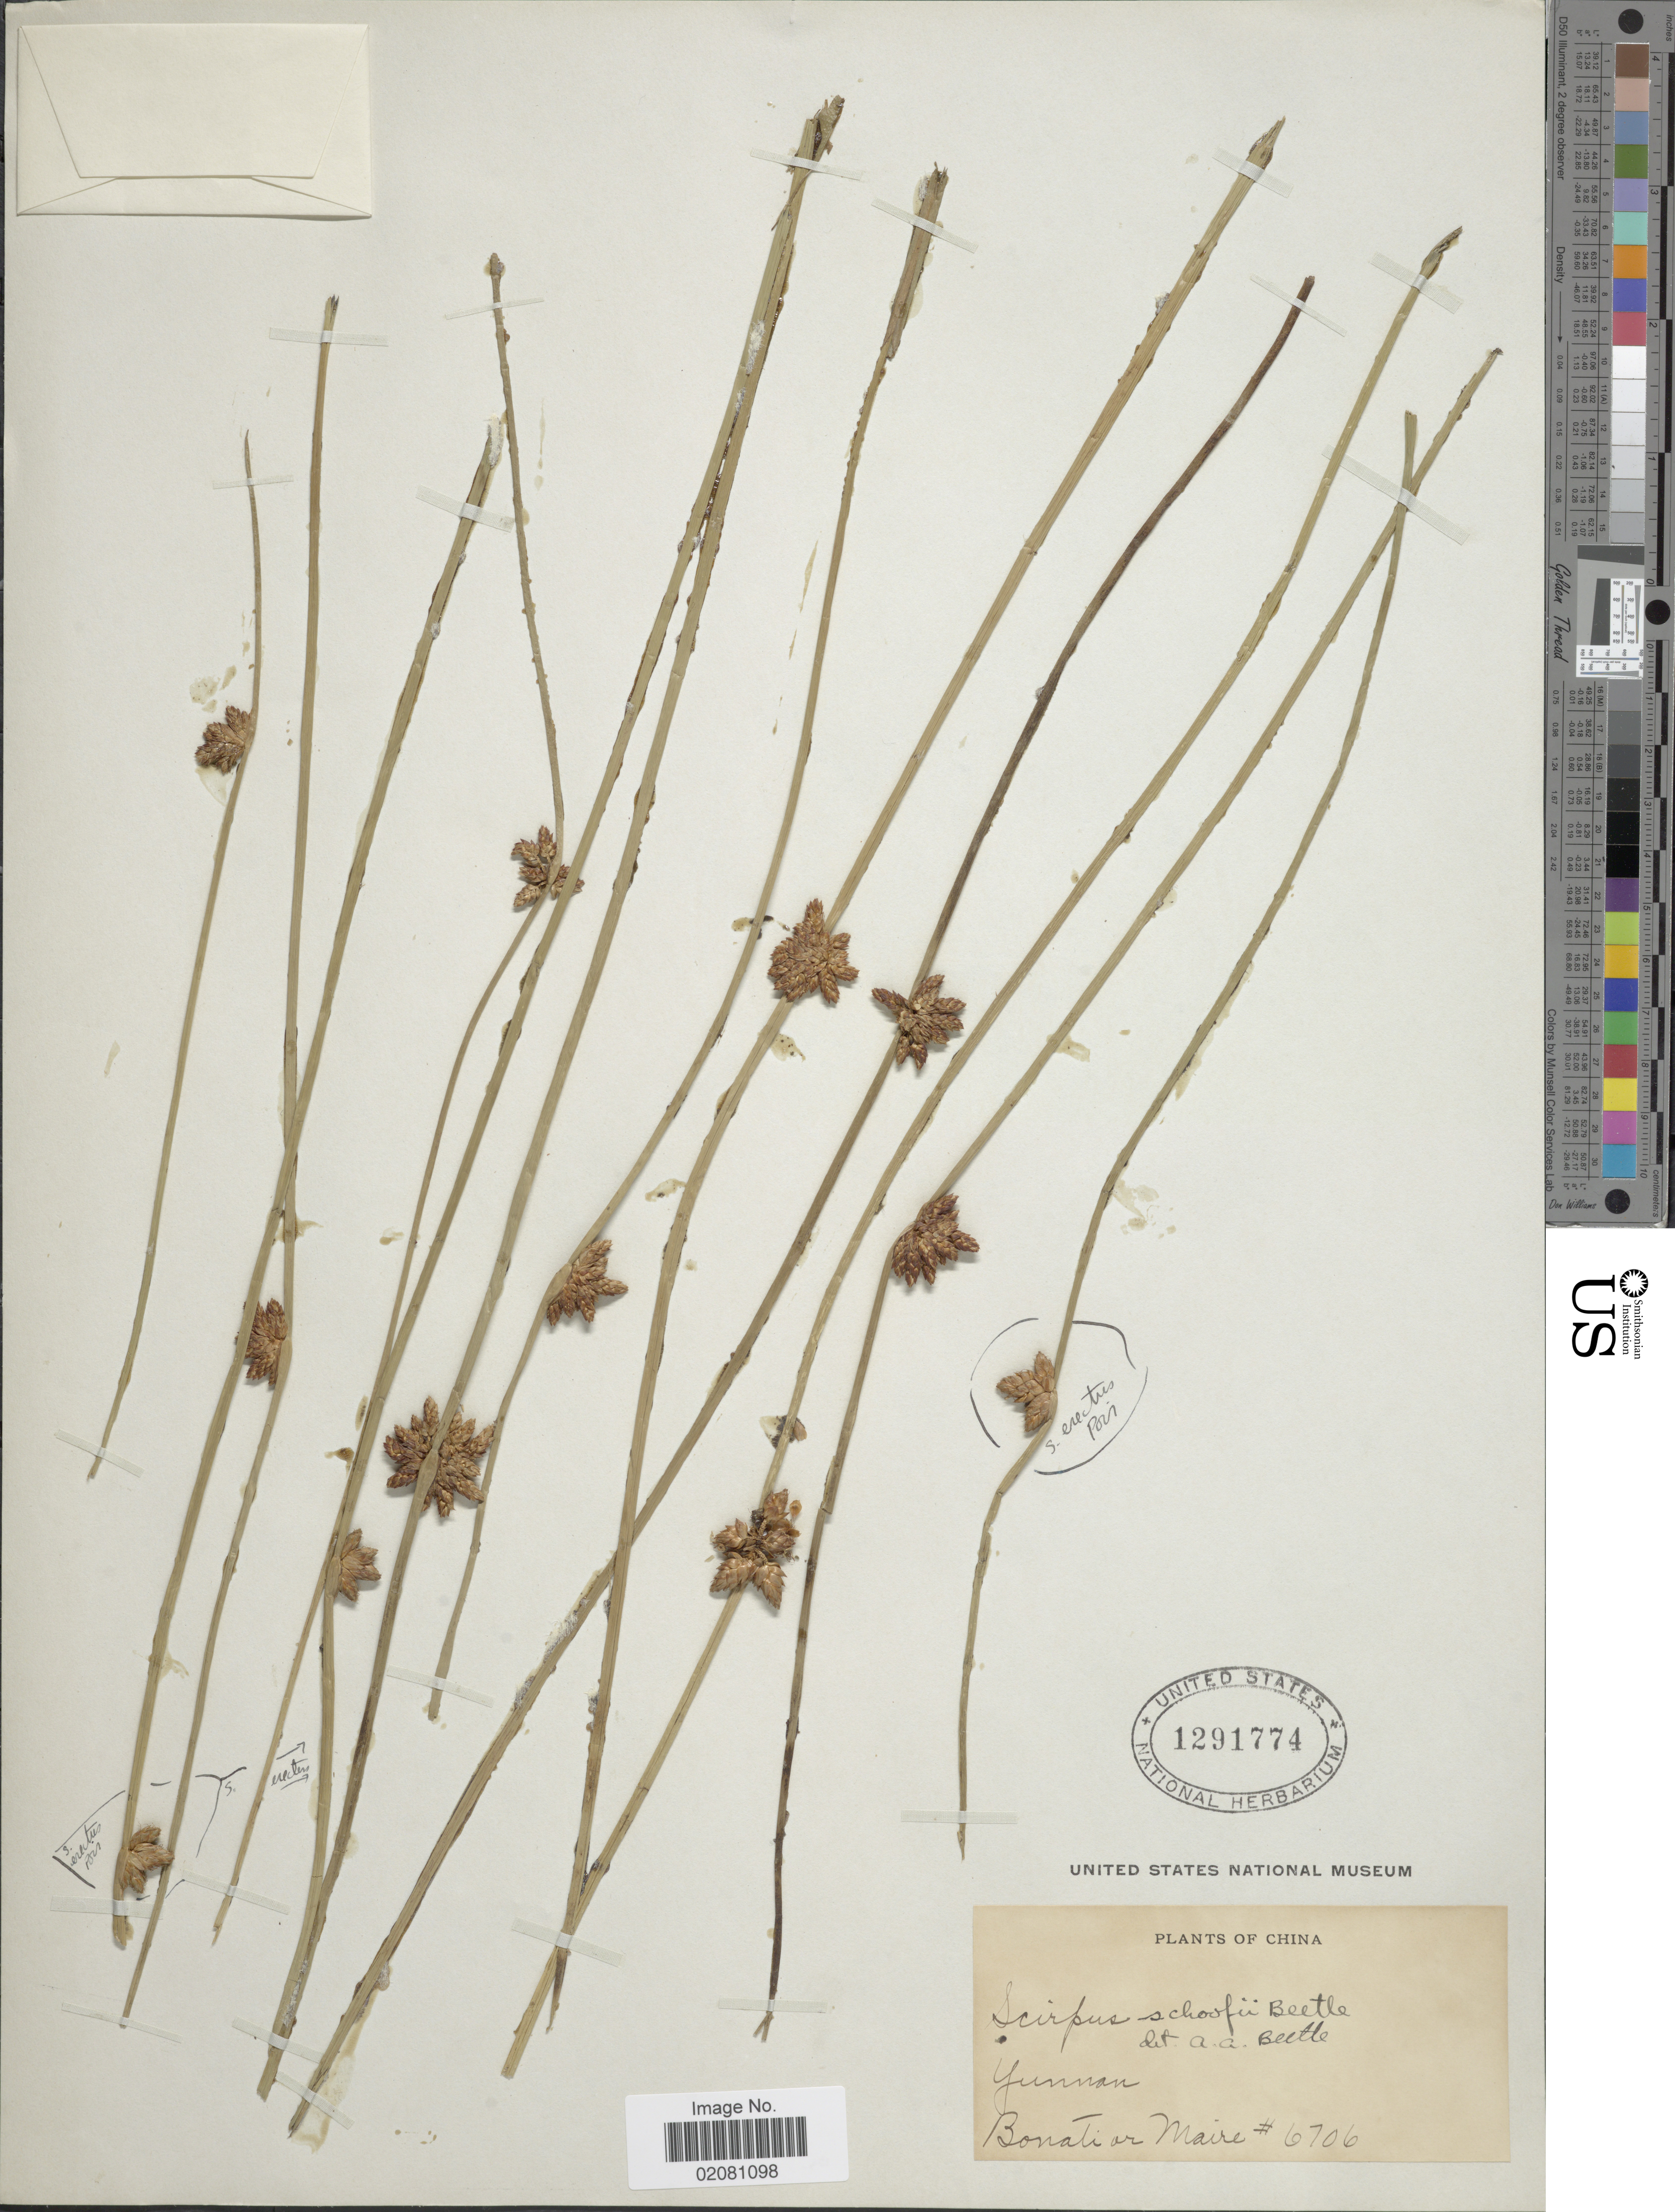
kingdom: Plantae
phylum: Tracheophyta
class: Liliopsida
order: Poales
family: Cyperaceae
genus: Schoenoplectus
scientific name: Schoenoplectus schoofii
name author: (Beetle) Soják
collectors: -. Bonati & Maire, --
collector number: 6706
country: China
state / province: Yunnan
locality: China,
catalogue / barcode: US 1291774